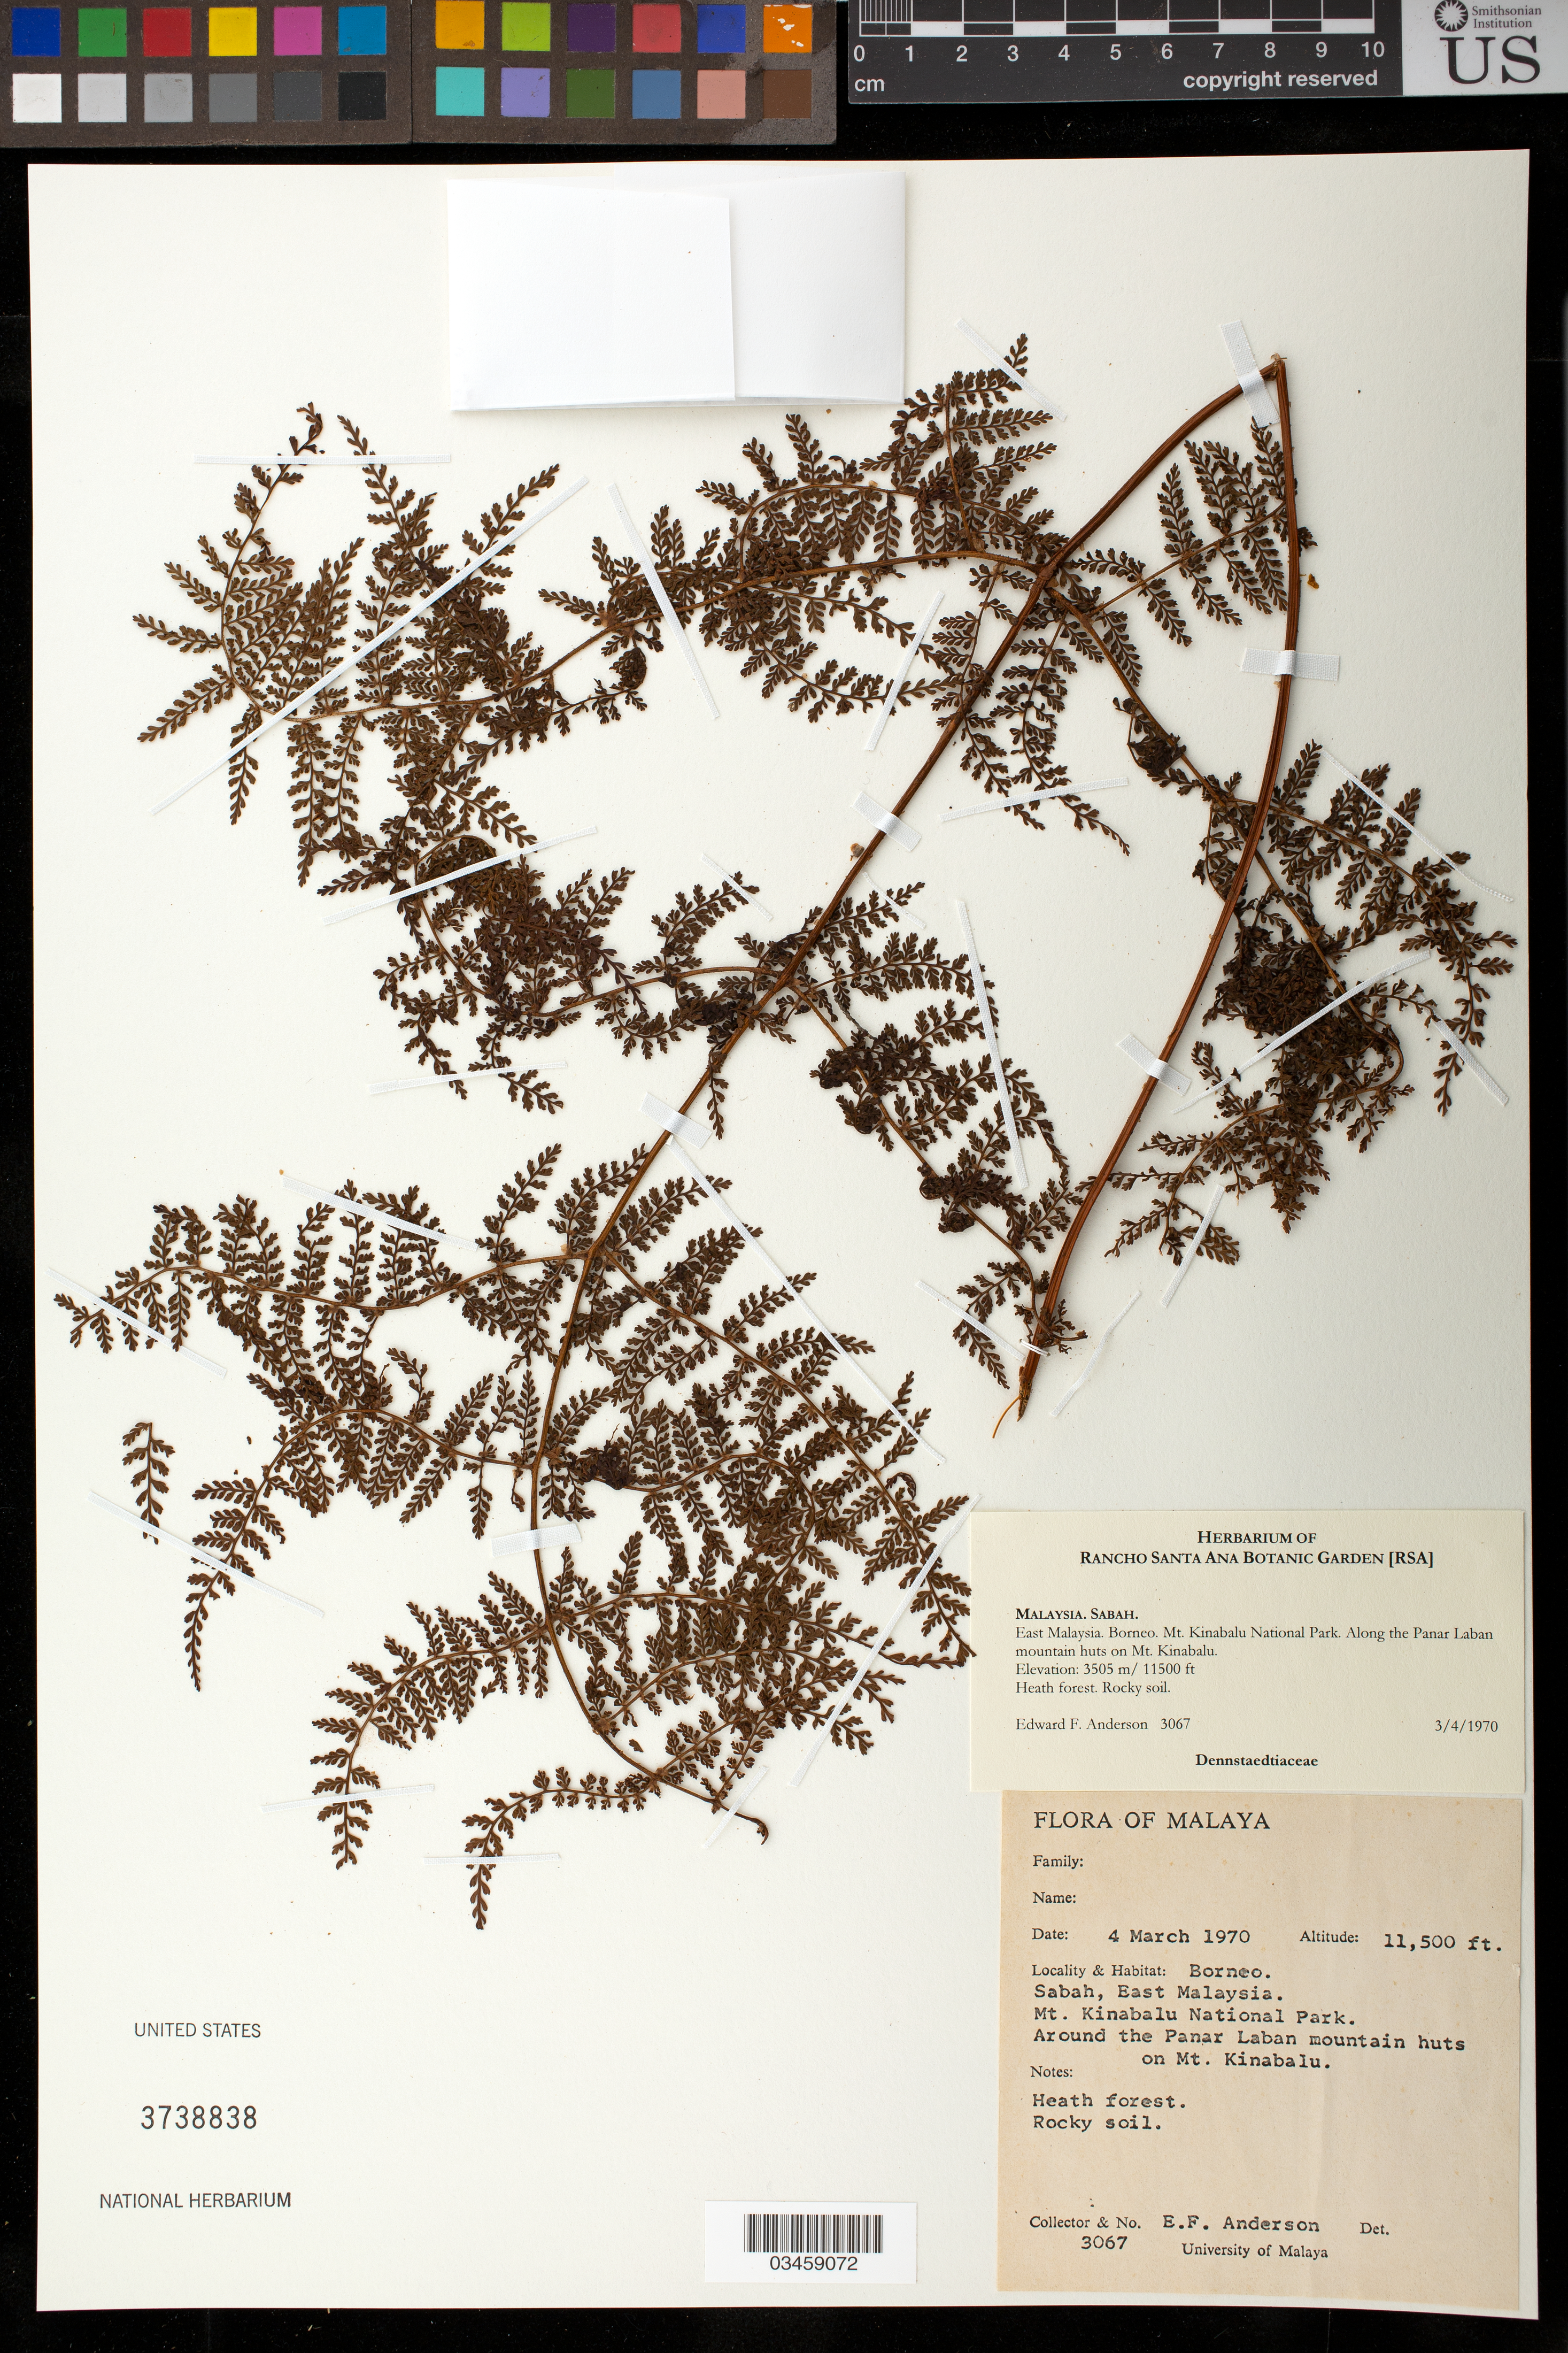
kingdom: Plantae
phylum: Tracheophyta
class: Polypodiopsida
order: Polypodiales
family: Dennstaedtiaceae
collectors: E. F. Anderson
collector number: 3067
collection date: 1970-03-04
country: Malaysia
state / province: Sabah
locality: Malaya. Borneo. East Malaysia. Mt. Kinabalu National Park. Around the Panar Laban mountain huts on Mt. Kinabalu.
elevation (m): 3505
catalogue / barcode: US 3738838